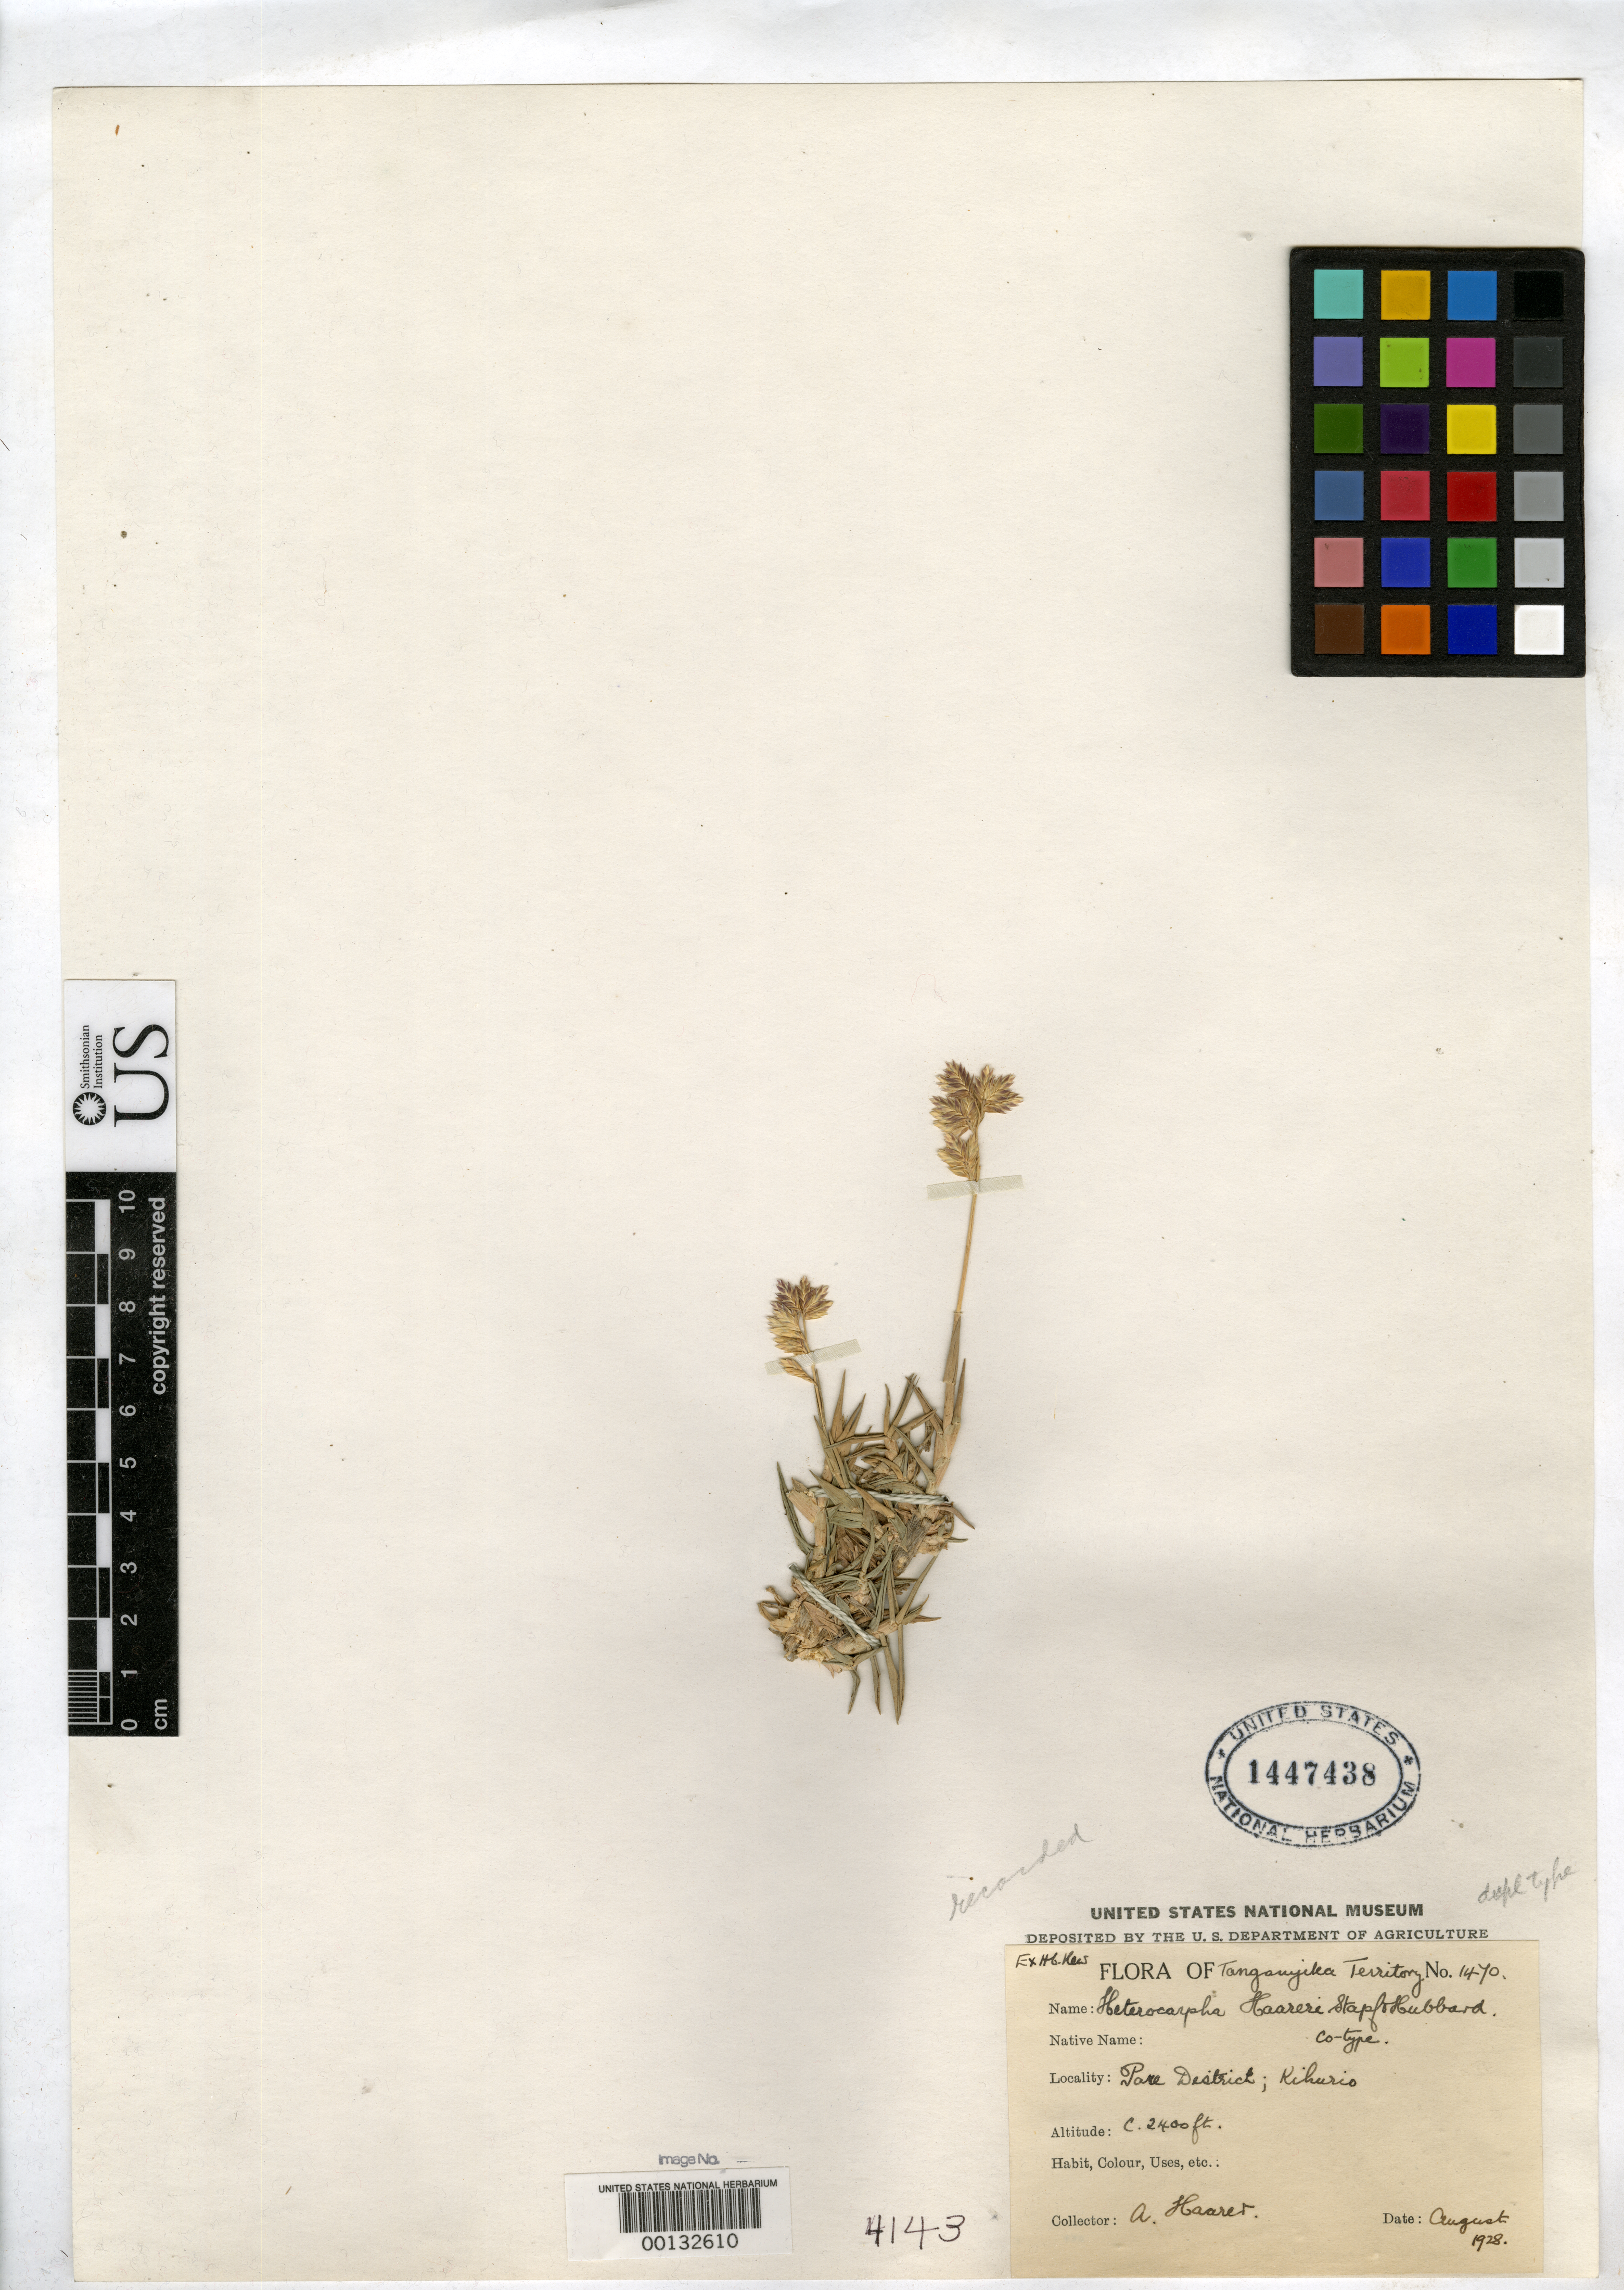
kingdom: Plantae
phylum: Tracheophyta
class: Liliopsida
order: Poales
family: Poaceae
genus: Heterocarpha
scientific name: Heterocarpha haareri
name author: Stapf & C.E. Hubb.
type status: Isotype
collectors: A. Haarer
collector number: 1470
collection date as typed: Aug 1928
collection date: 1928-08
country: Tanzania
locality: Kihurio, Pare Dist.; alt. 2400 ft.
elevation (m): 732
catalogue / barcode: US 1447438